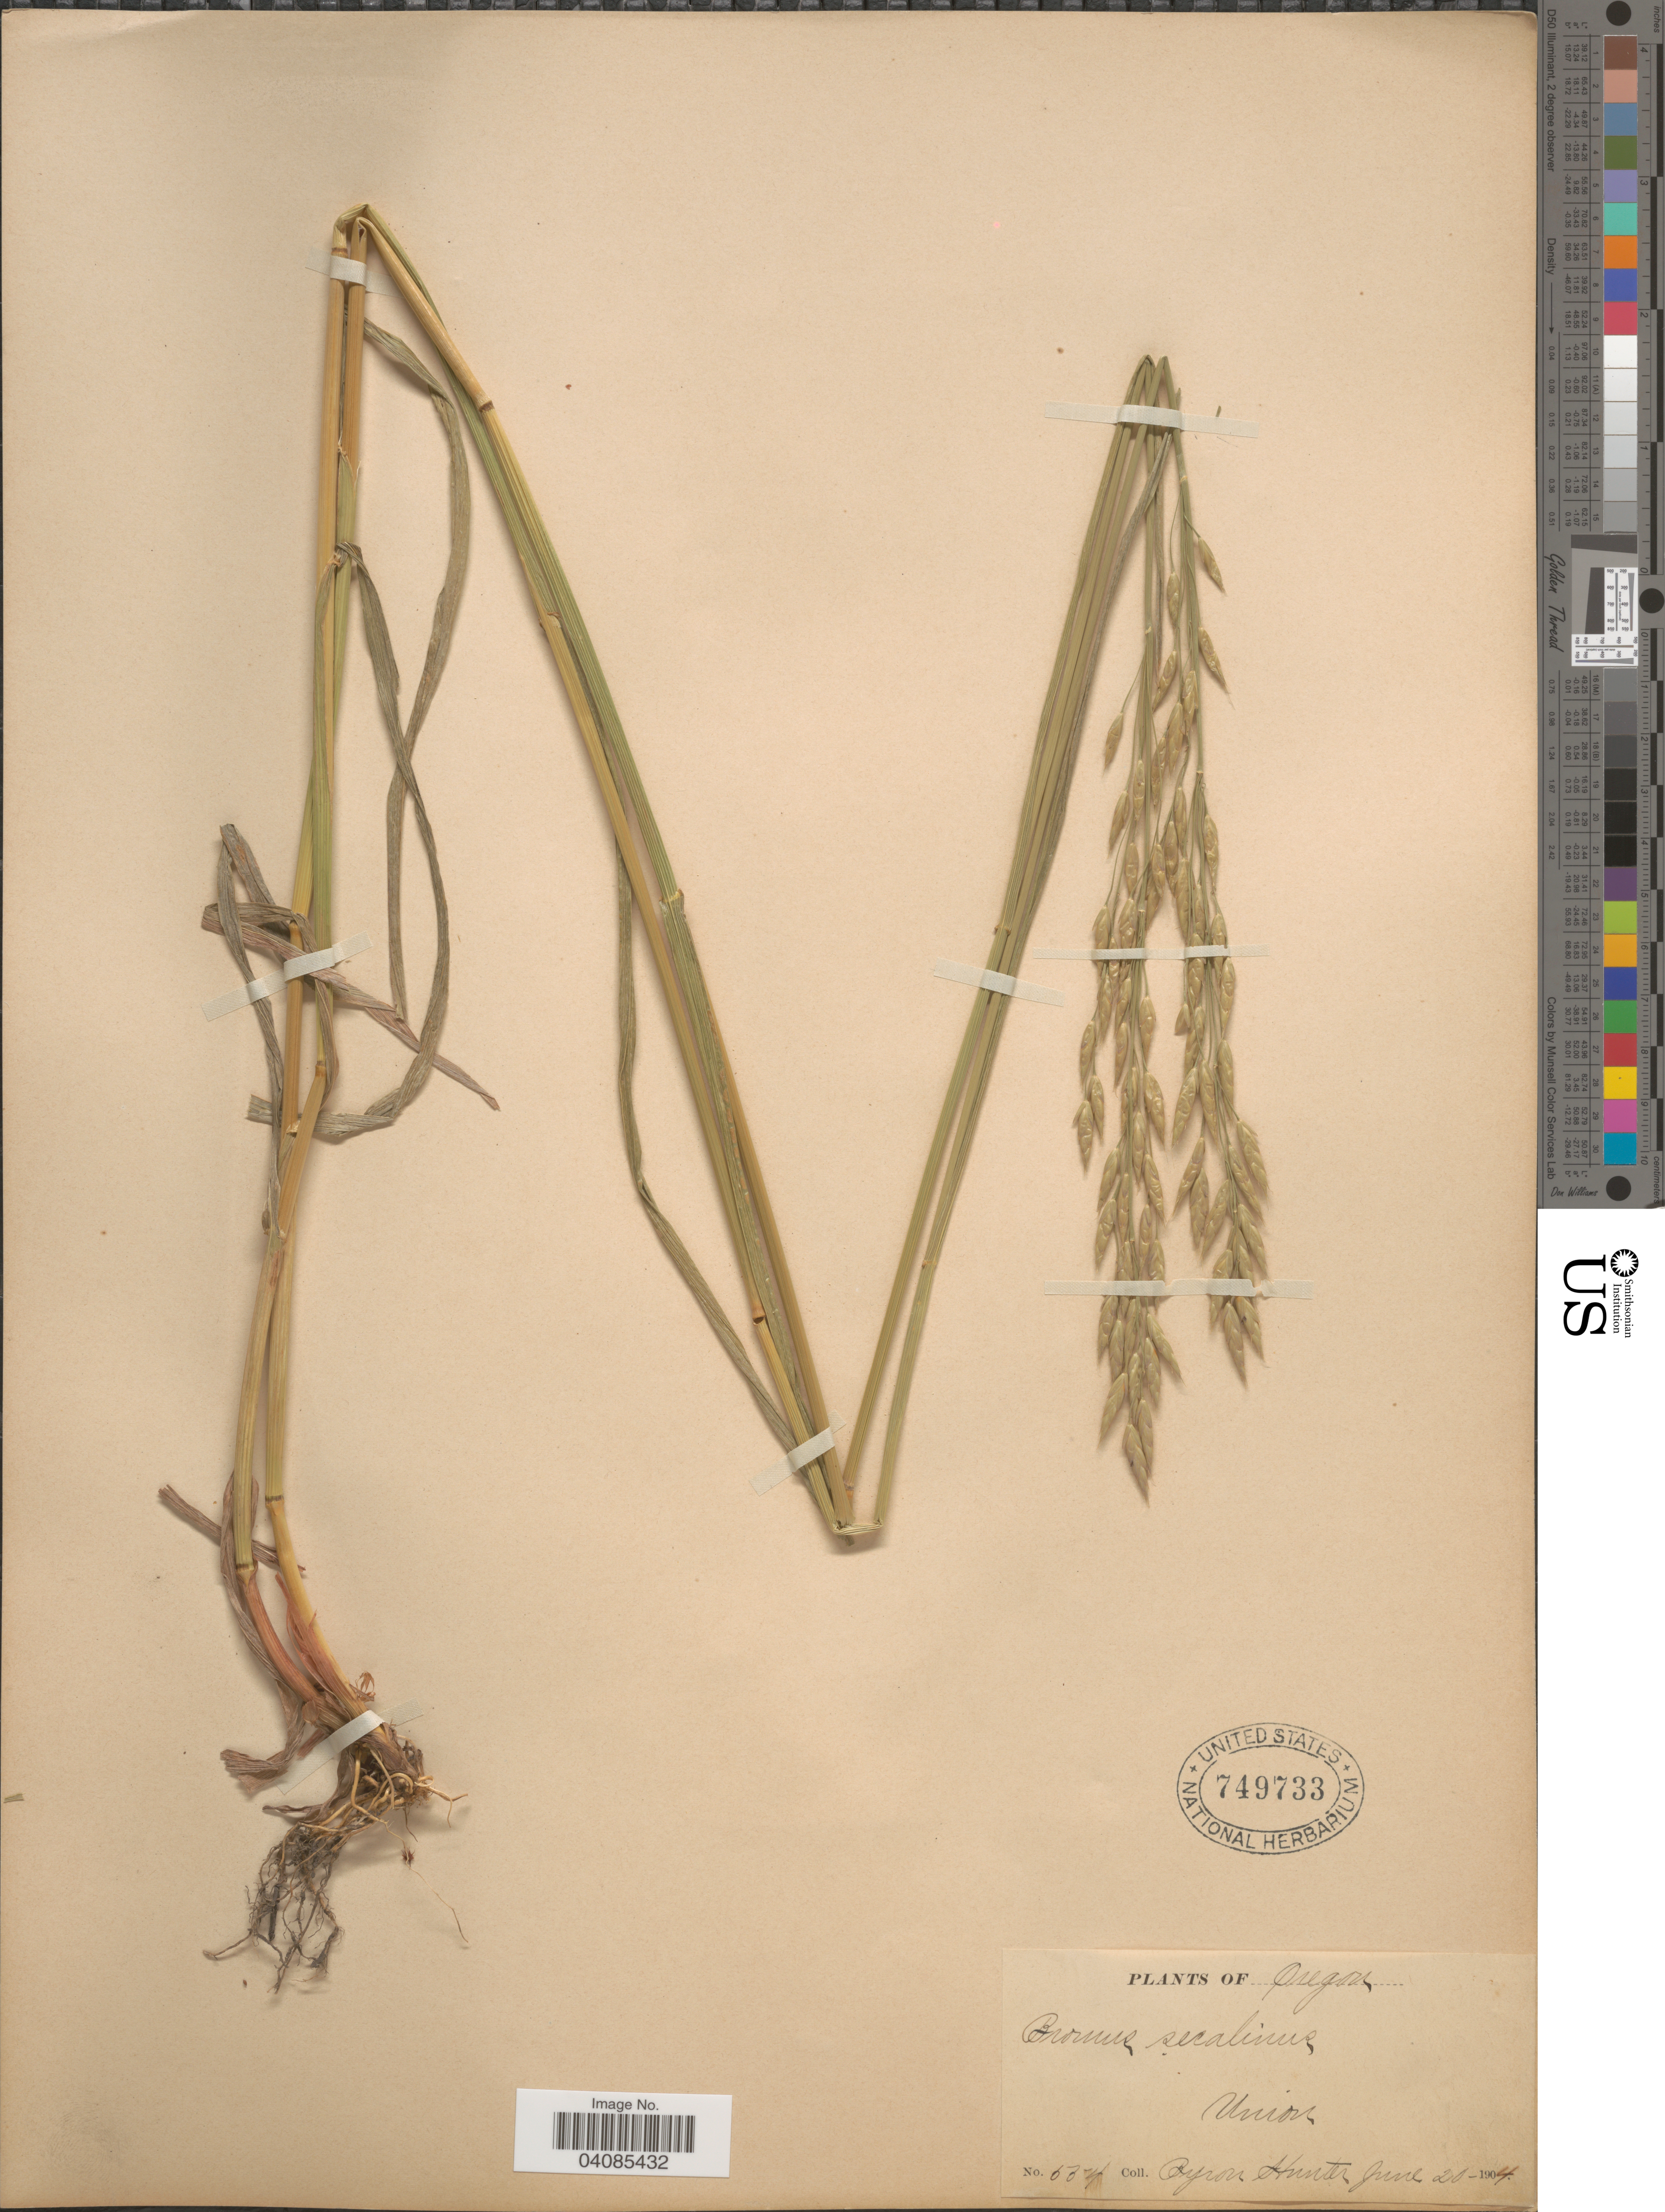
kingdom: Plantae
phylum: Tracheophyta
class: Liliopsida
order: Poales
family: Poaceae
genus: Bromus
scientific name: Bromus secalinus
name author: L.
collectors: B. Hunter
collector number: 634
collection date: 1904-06-20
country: United States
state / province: Oregon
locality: Union.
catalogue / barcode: US 749733